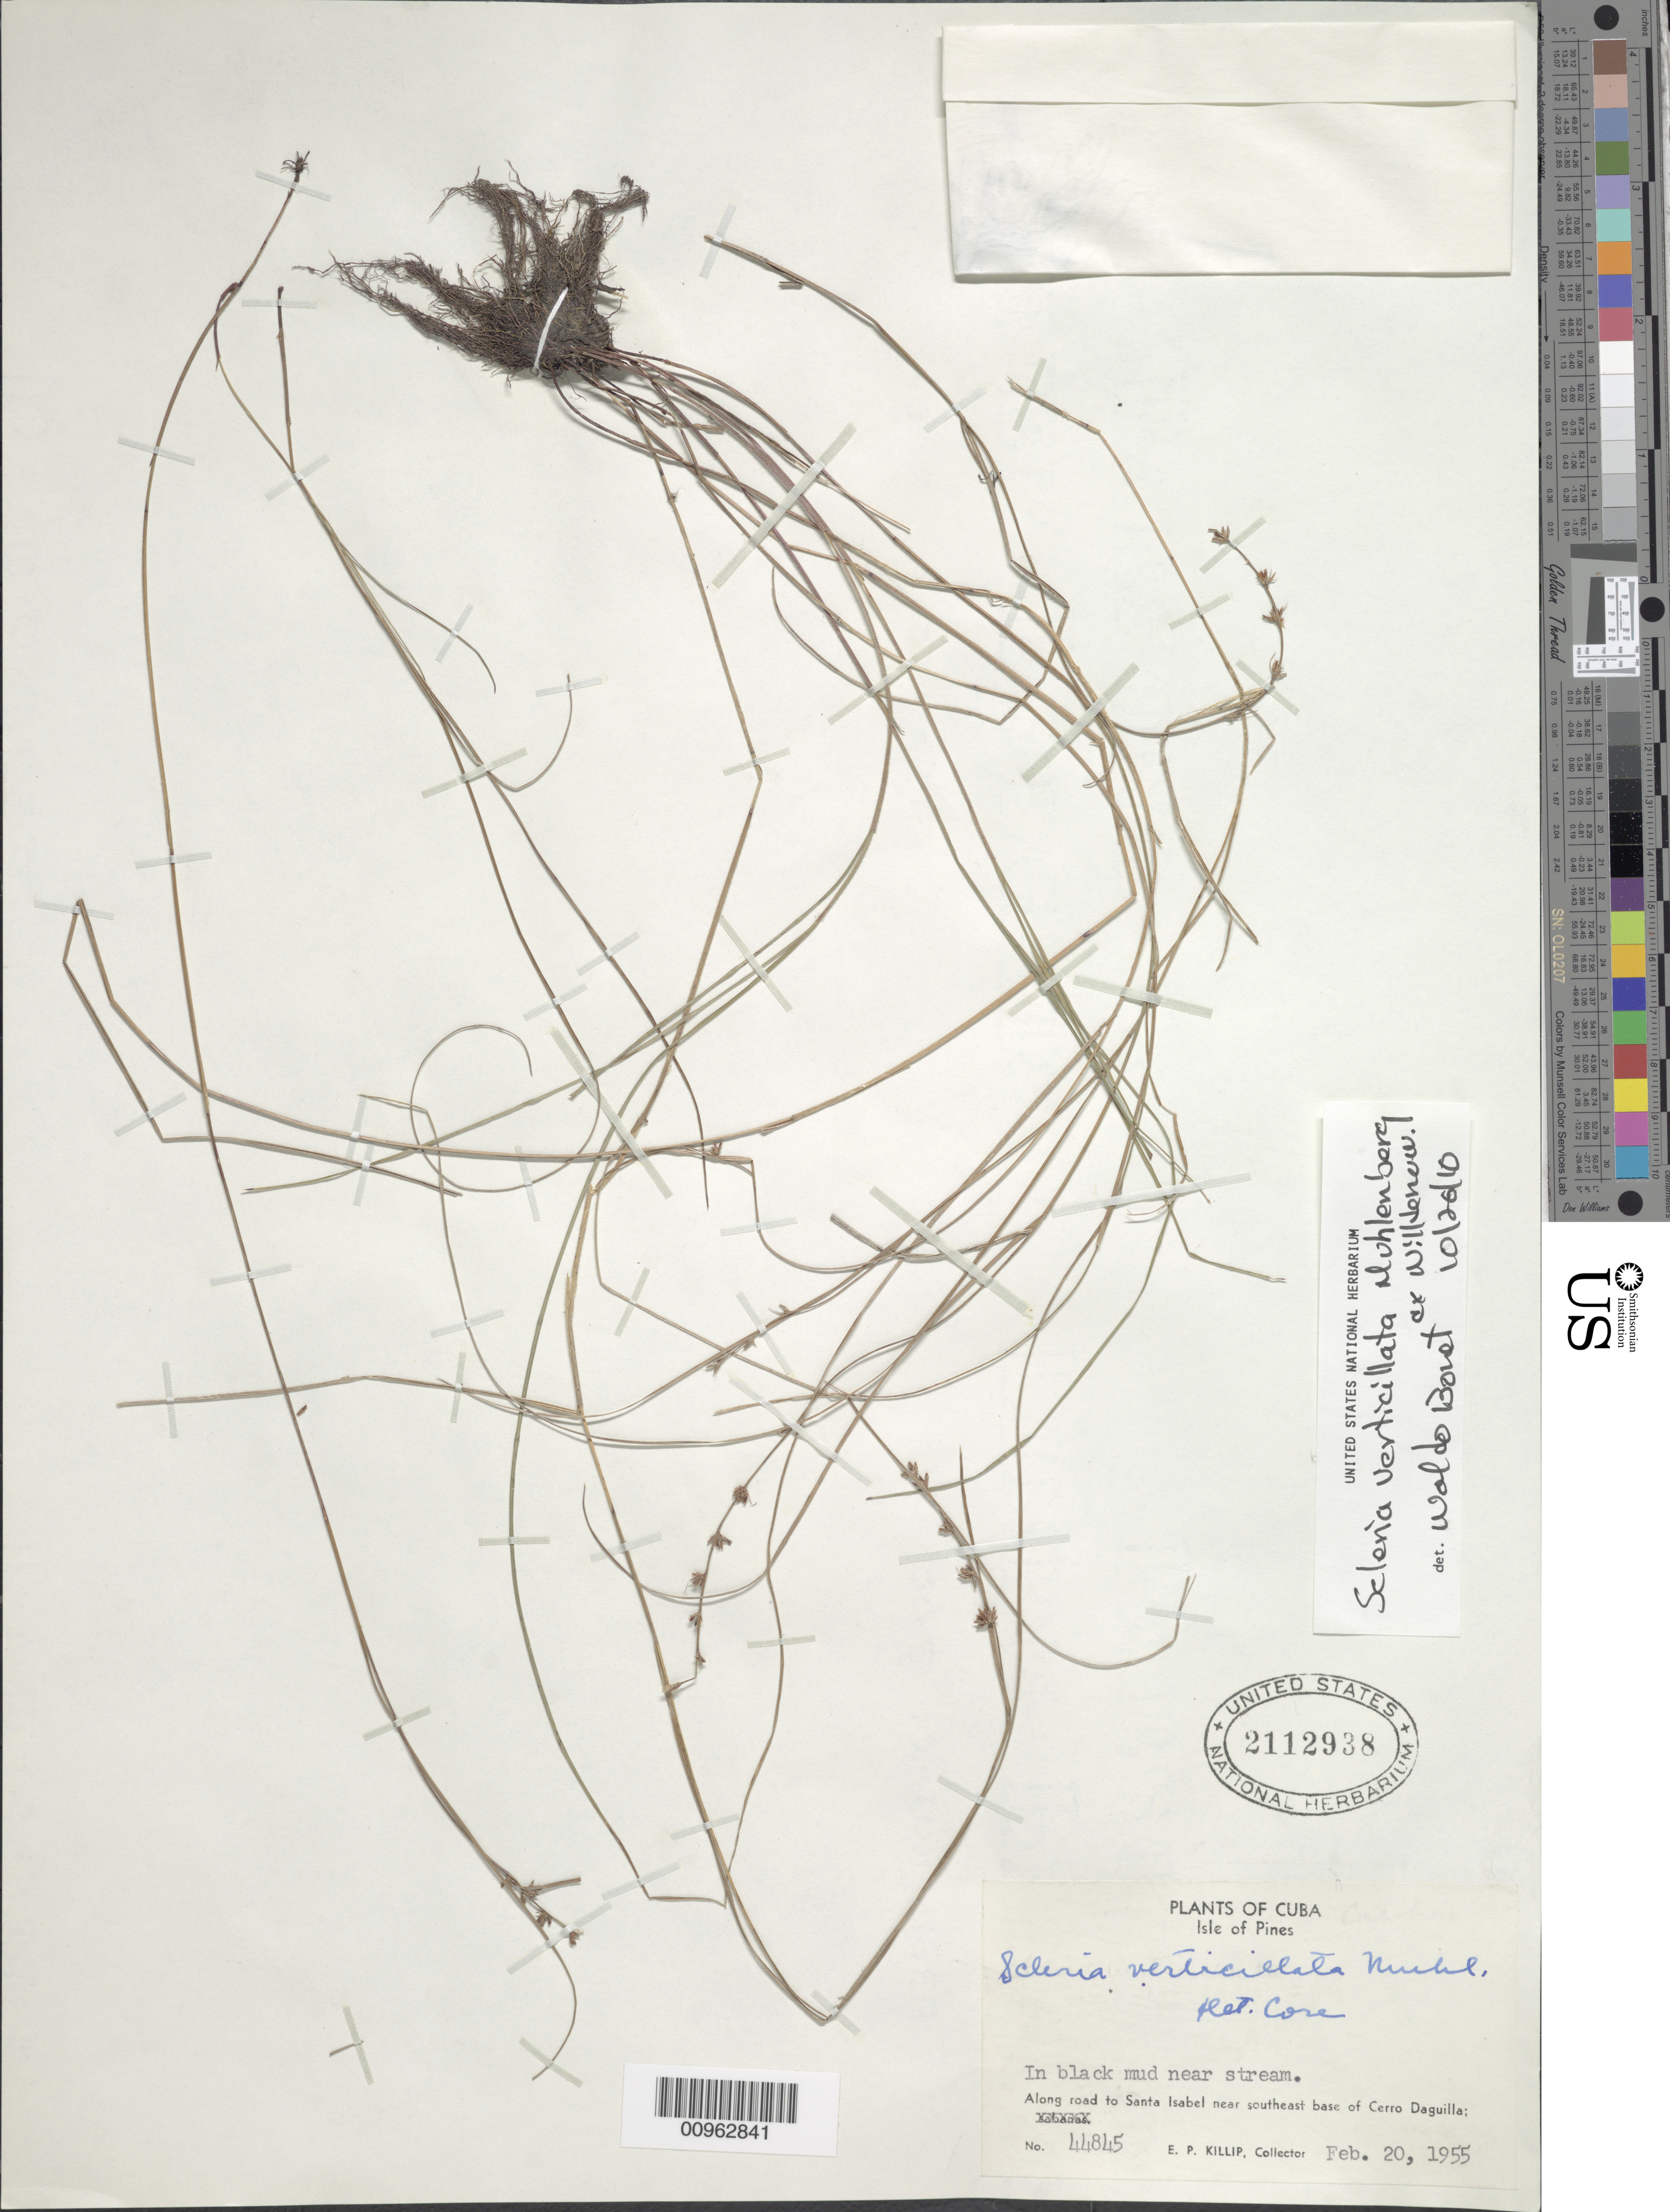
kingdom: Plantae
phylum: Tracheophyta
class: Liliopsida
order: Poales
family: Cyperaceae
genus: Scleria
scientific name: Scleria verticillata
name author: Muhl. ex Willd.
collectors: E. P. Killip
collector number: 44845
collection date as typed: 20 Feb 1955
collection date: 1955-02-20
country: Cuba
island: Isla de la Juventud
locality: Isle of Pines, Along road to Santa Isabel, near southeast corner of Cerro Daguilla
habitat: In black mud near stream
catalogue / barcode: US 2112938